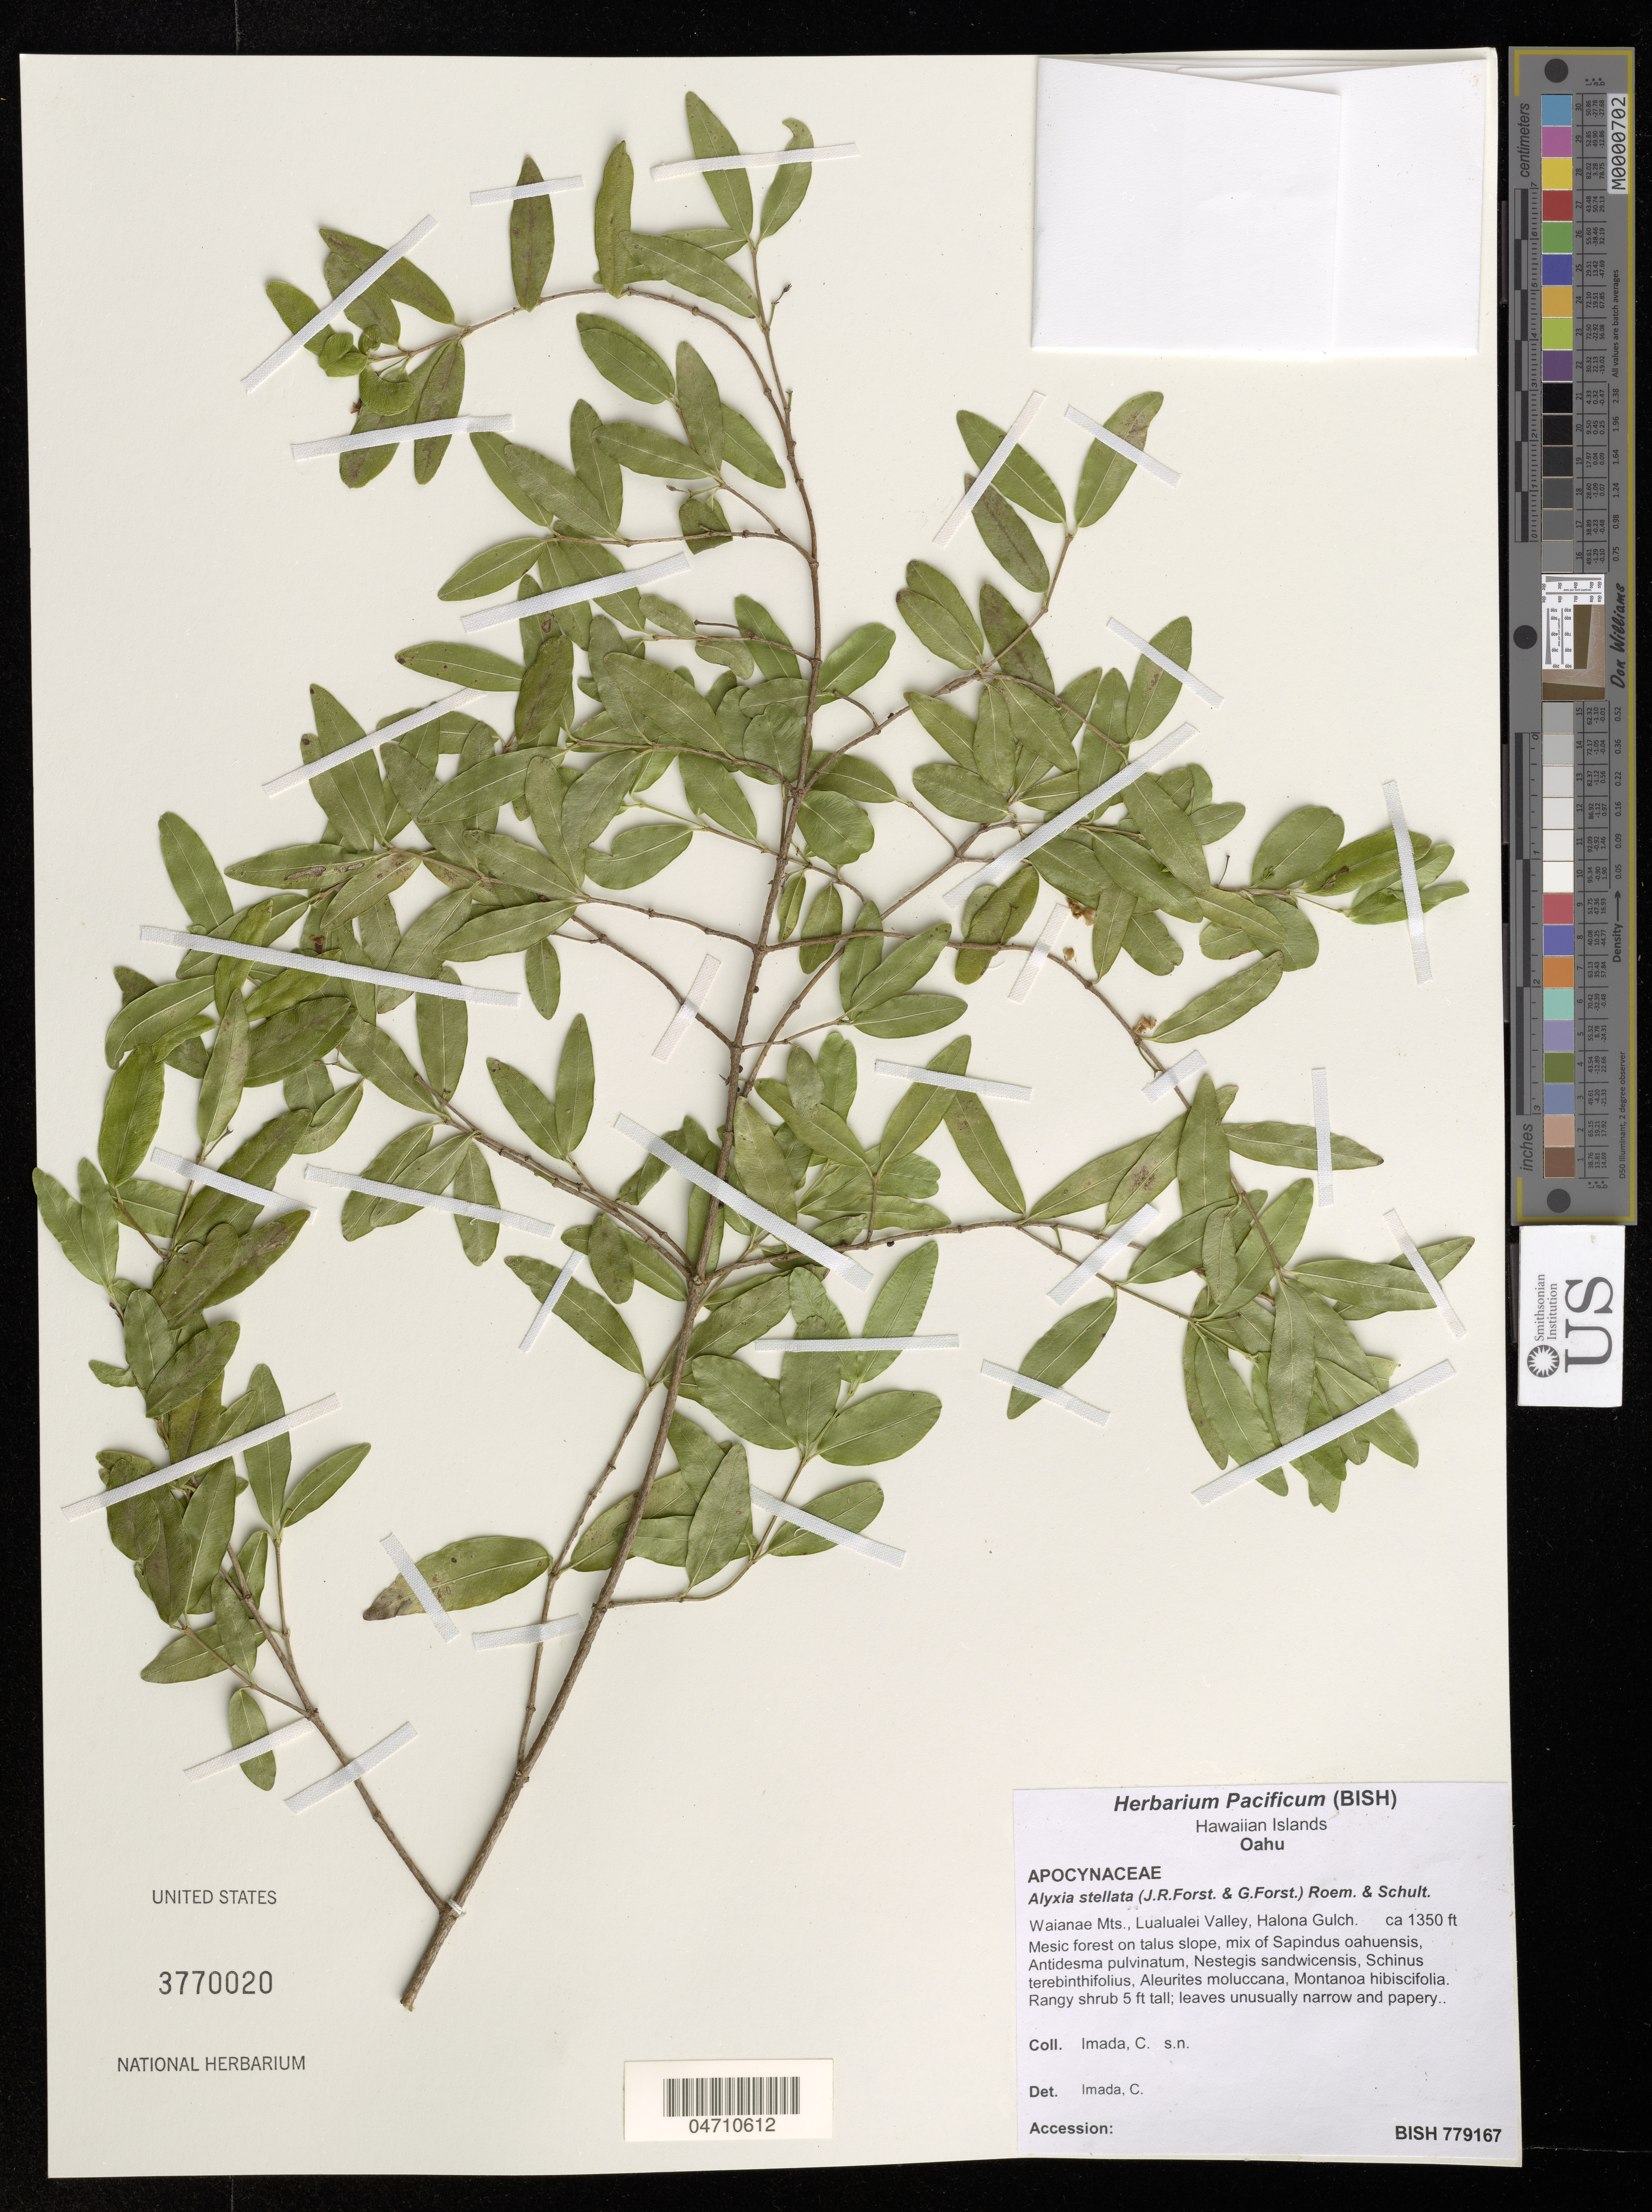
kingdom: Plantae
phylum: Tracheophyta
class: Magnoliopsida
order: Gentianales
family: Apocynaceae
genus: Alyxia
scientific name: Alyxia stellata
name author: (J.R. Forst. & G. Forst.) Roem. & Schult.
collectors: C. Imada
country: United States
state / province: Hawaii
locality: Hawaiian Islands. Oahu. Waianae Mts., Lualualei Valley, Halona Gulch.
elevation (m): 411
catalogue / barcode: US 3770020